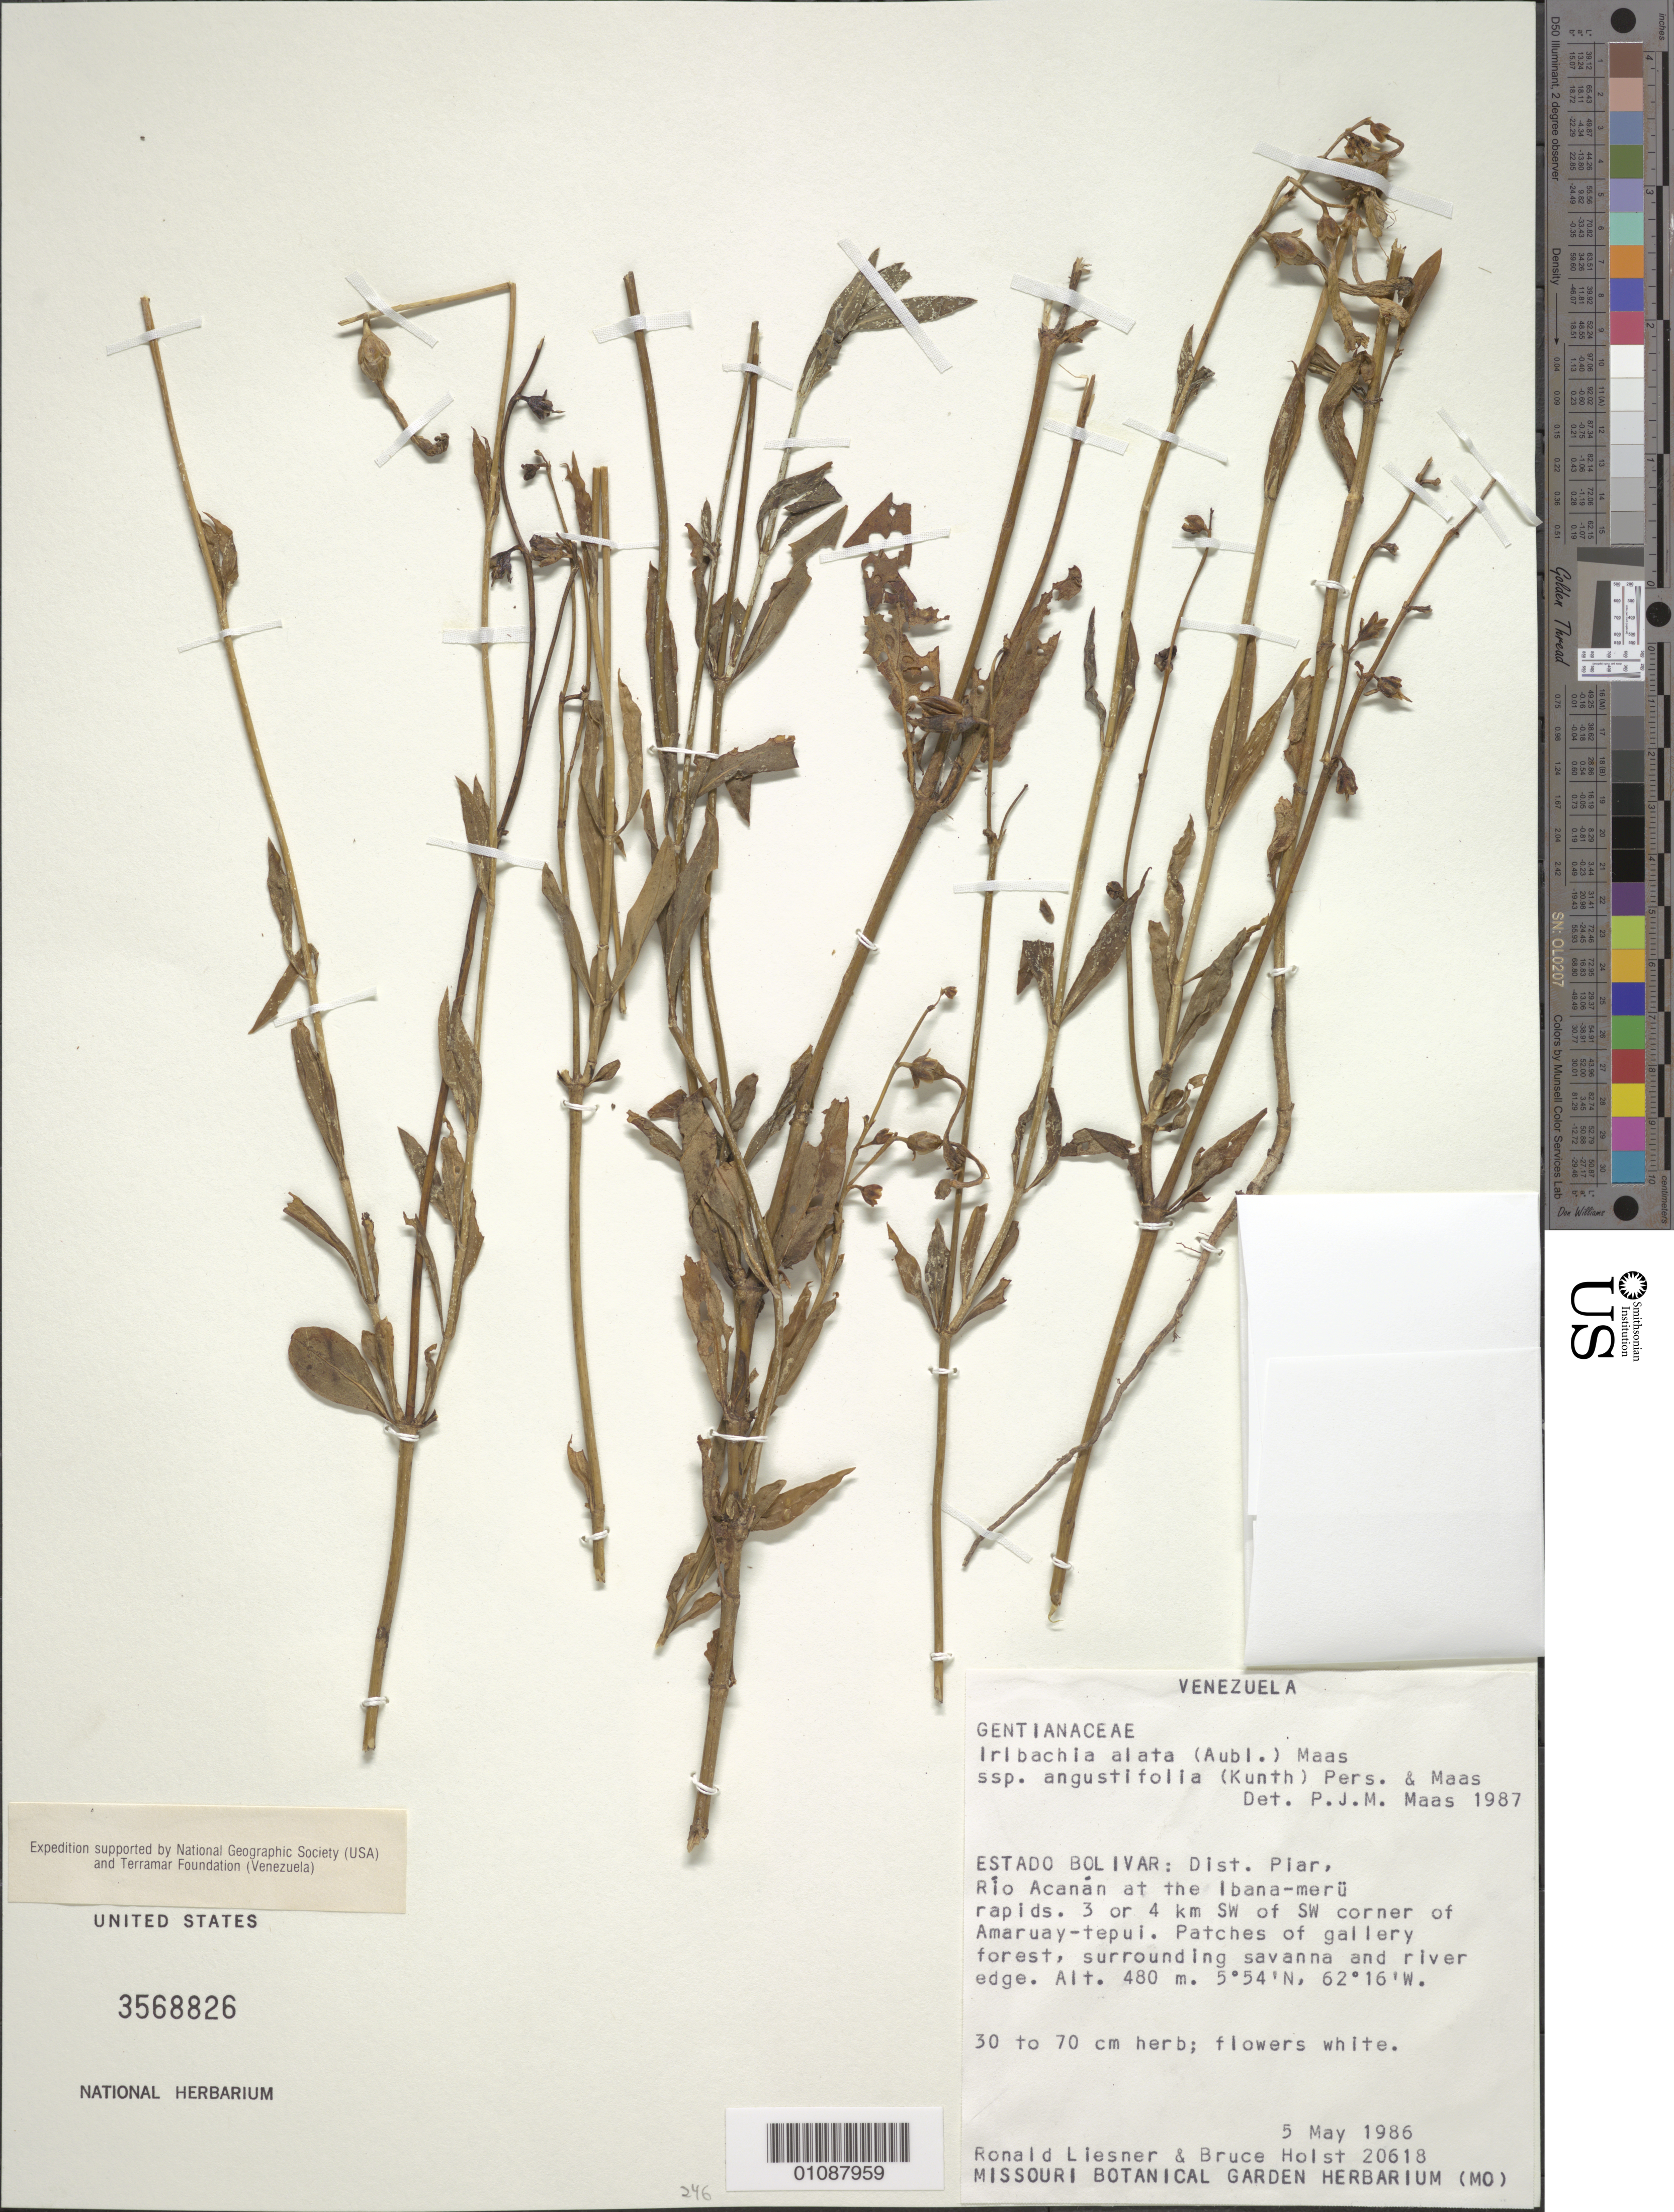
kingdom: Plantae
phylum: Tracheophyta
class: Magnoliopsida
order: Gentianales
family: Gentianaceae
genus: Irlbachia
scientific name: Irlbachia alata subsp. angustifolia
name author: (Kunth) J.G.M. Pers. & Maas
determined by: Maas, Paul J. M.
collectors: R. L. Liesner & B. Holst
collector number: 20618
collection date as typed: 5-May-86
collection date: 1986-05-05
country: Venezuela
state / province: Bolívar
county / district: Piar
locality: Río Acaná at Ibana-merú rapids, 3-4 km SW of Amaruay-tepuí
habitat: Patches of gallery forest, surrounding savanna and river edge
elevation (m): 480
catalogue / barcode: US 3568826